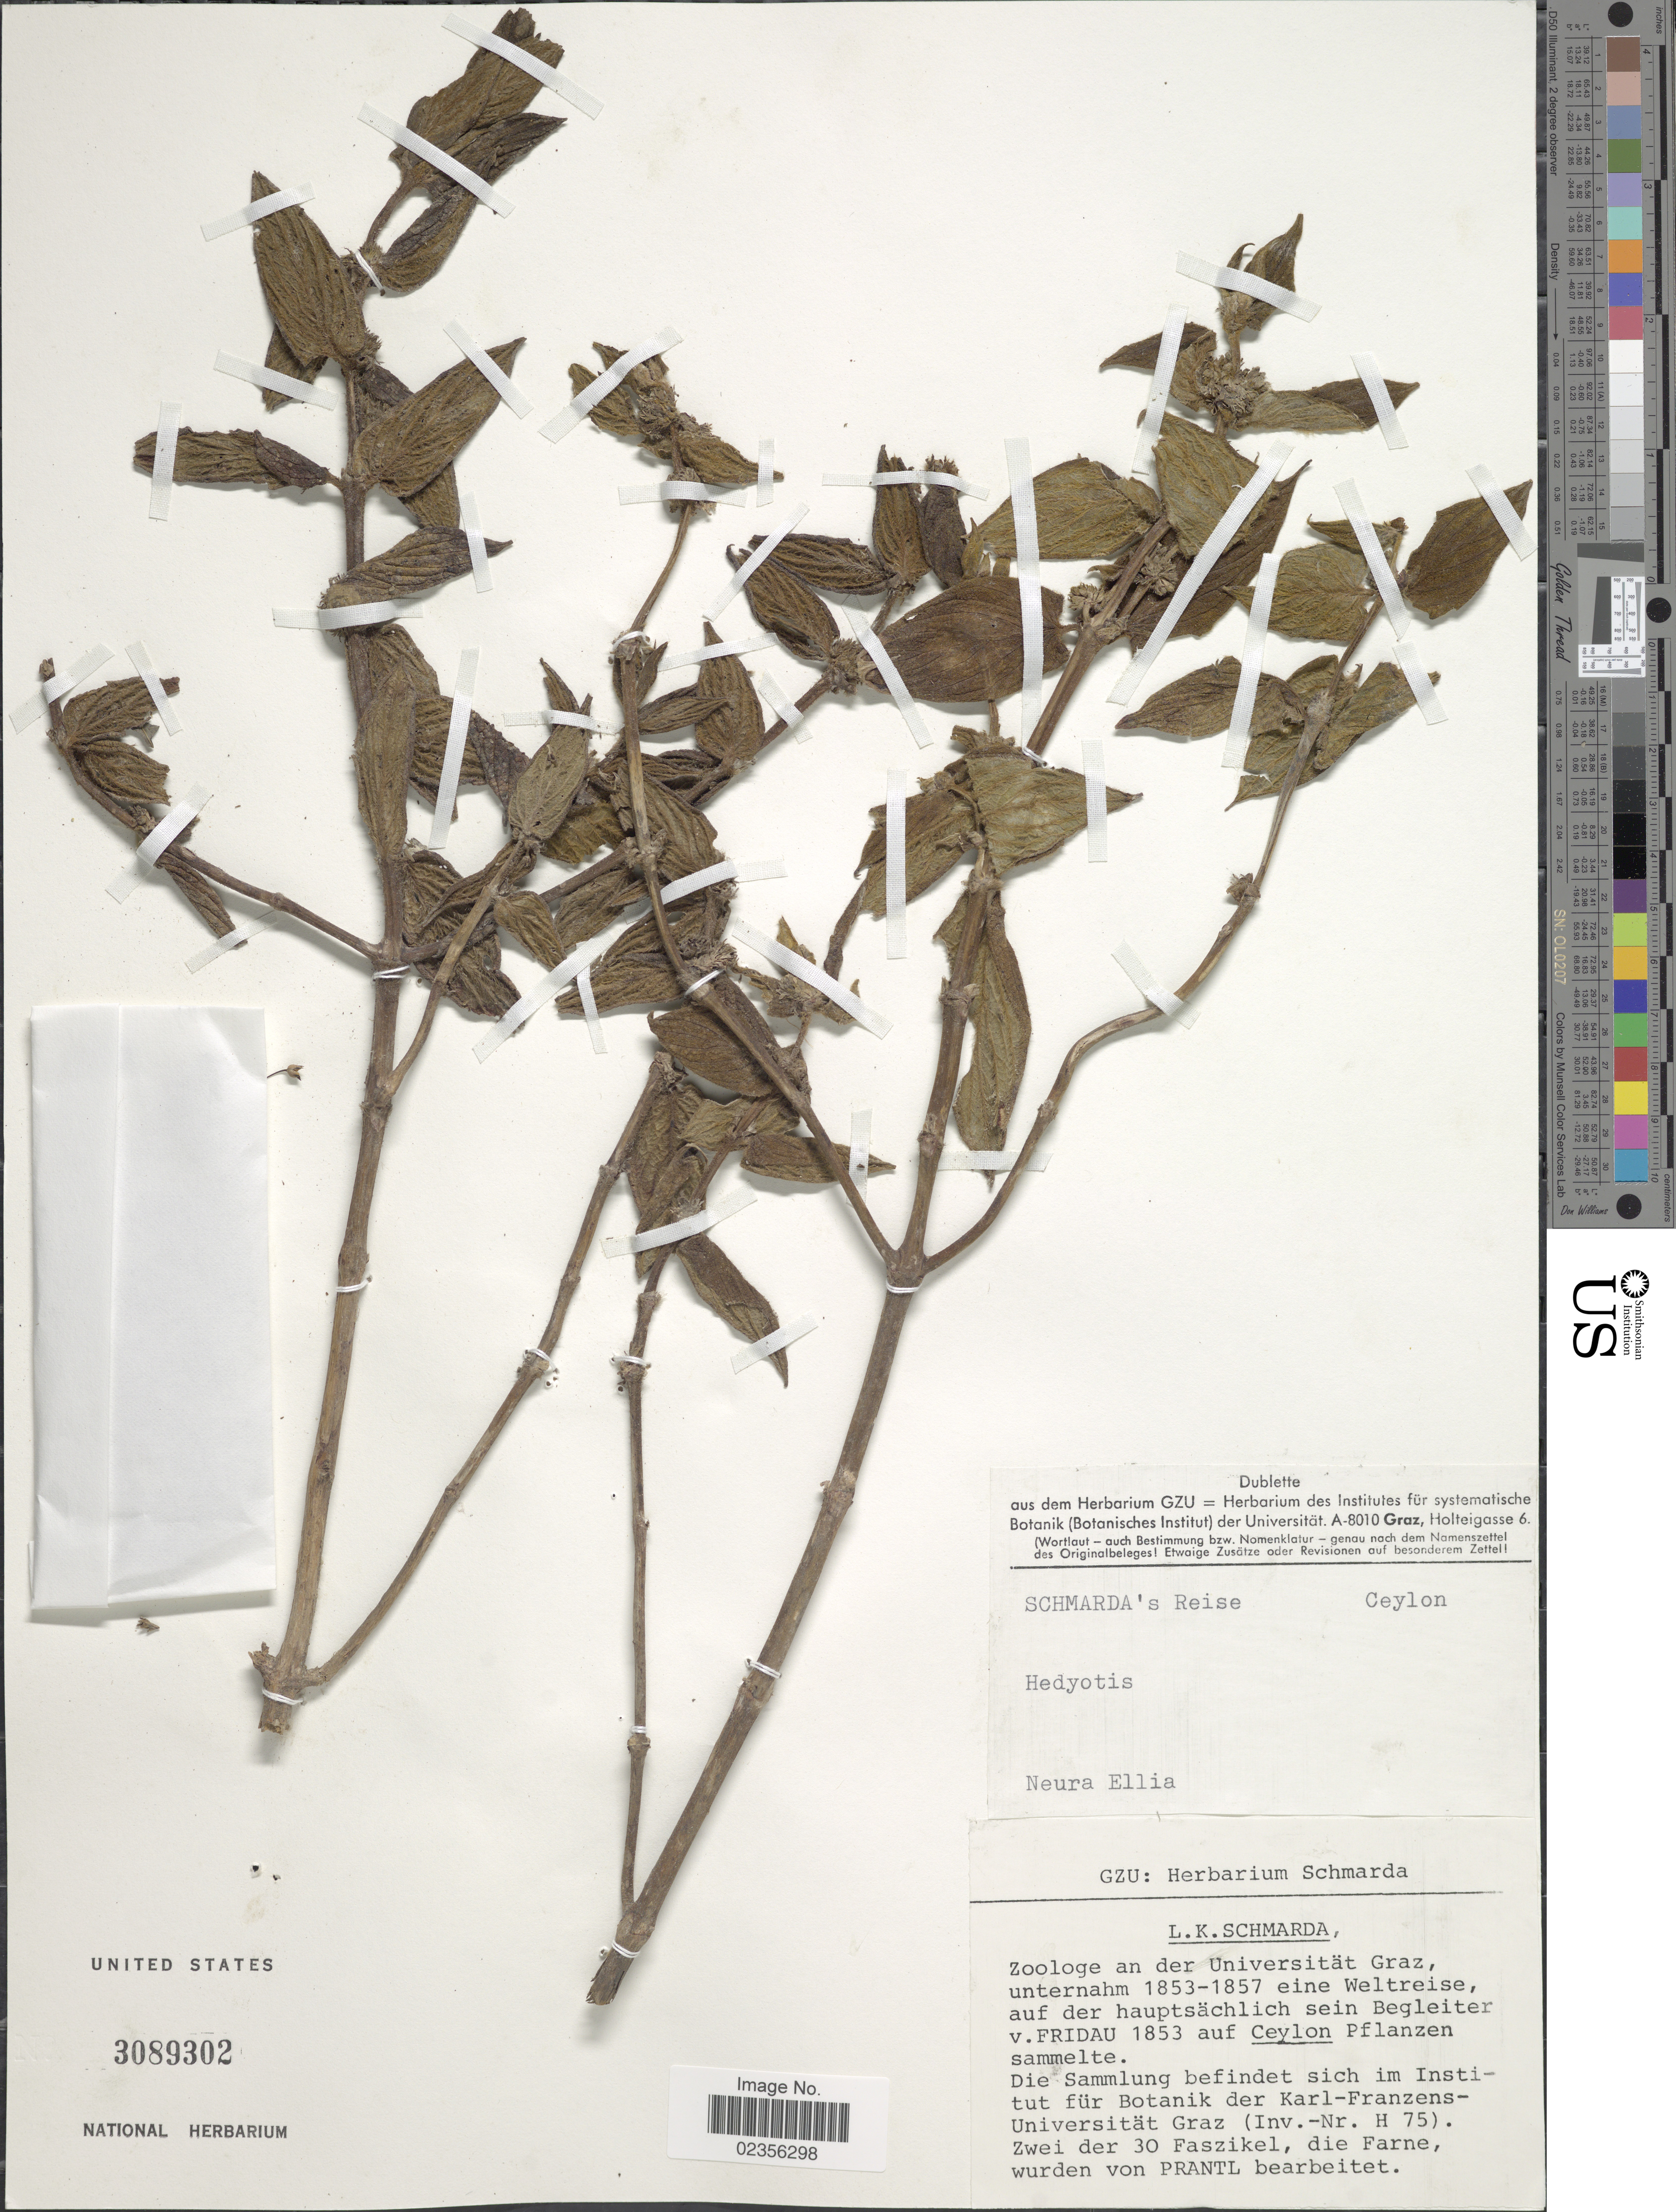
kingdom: Plantae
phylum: Tracheophyta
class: Magnoliopsida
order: Gentianales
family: Rubiaceae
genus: Hedyotis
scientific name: Hedyotis sp.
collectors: L. Schmarda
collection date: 1853/1857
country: Sri Lanka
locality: Ceylon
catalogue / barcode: US 3089302